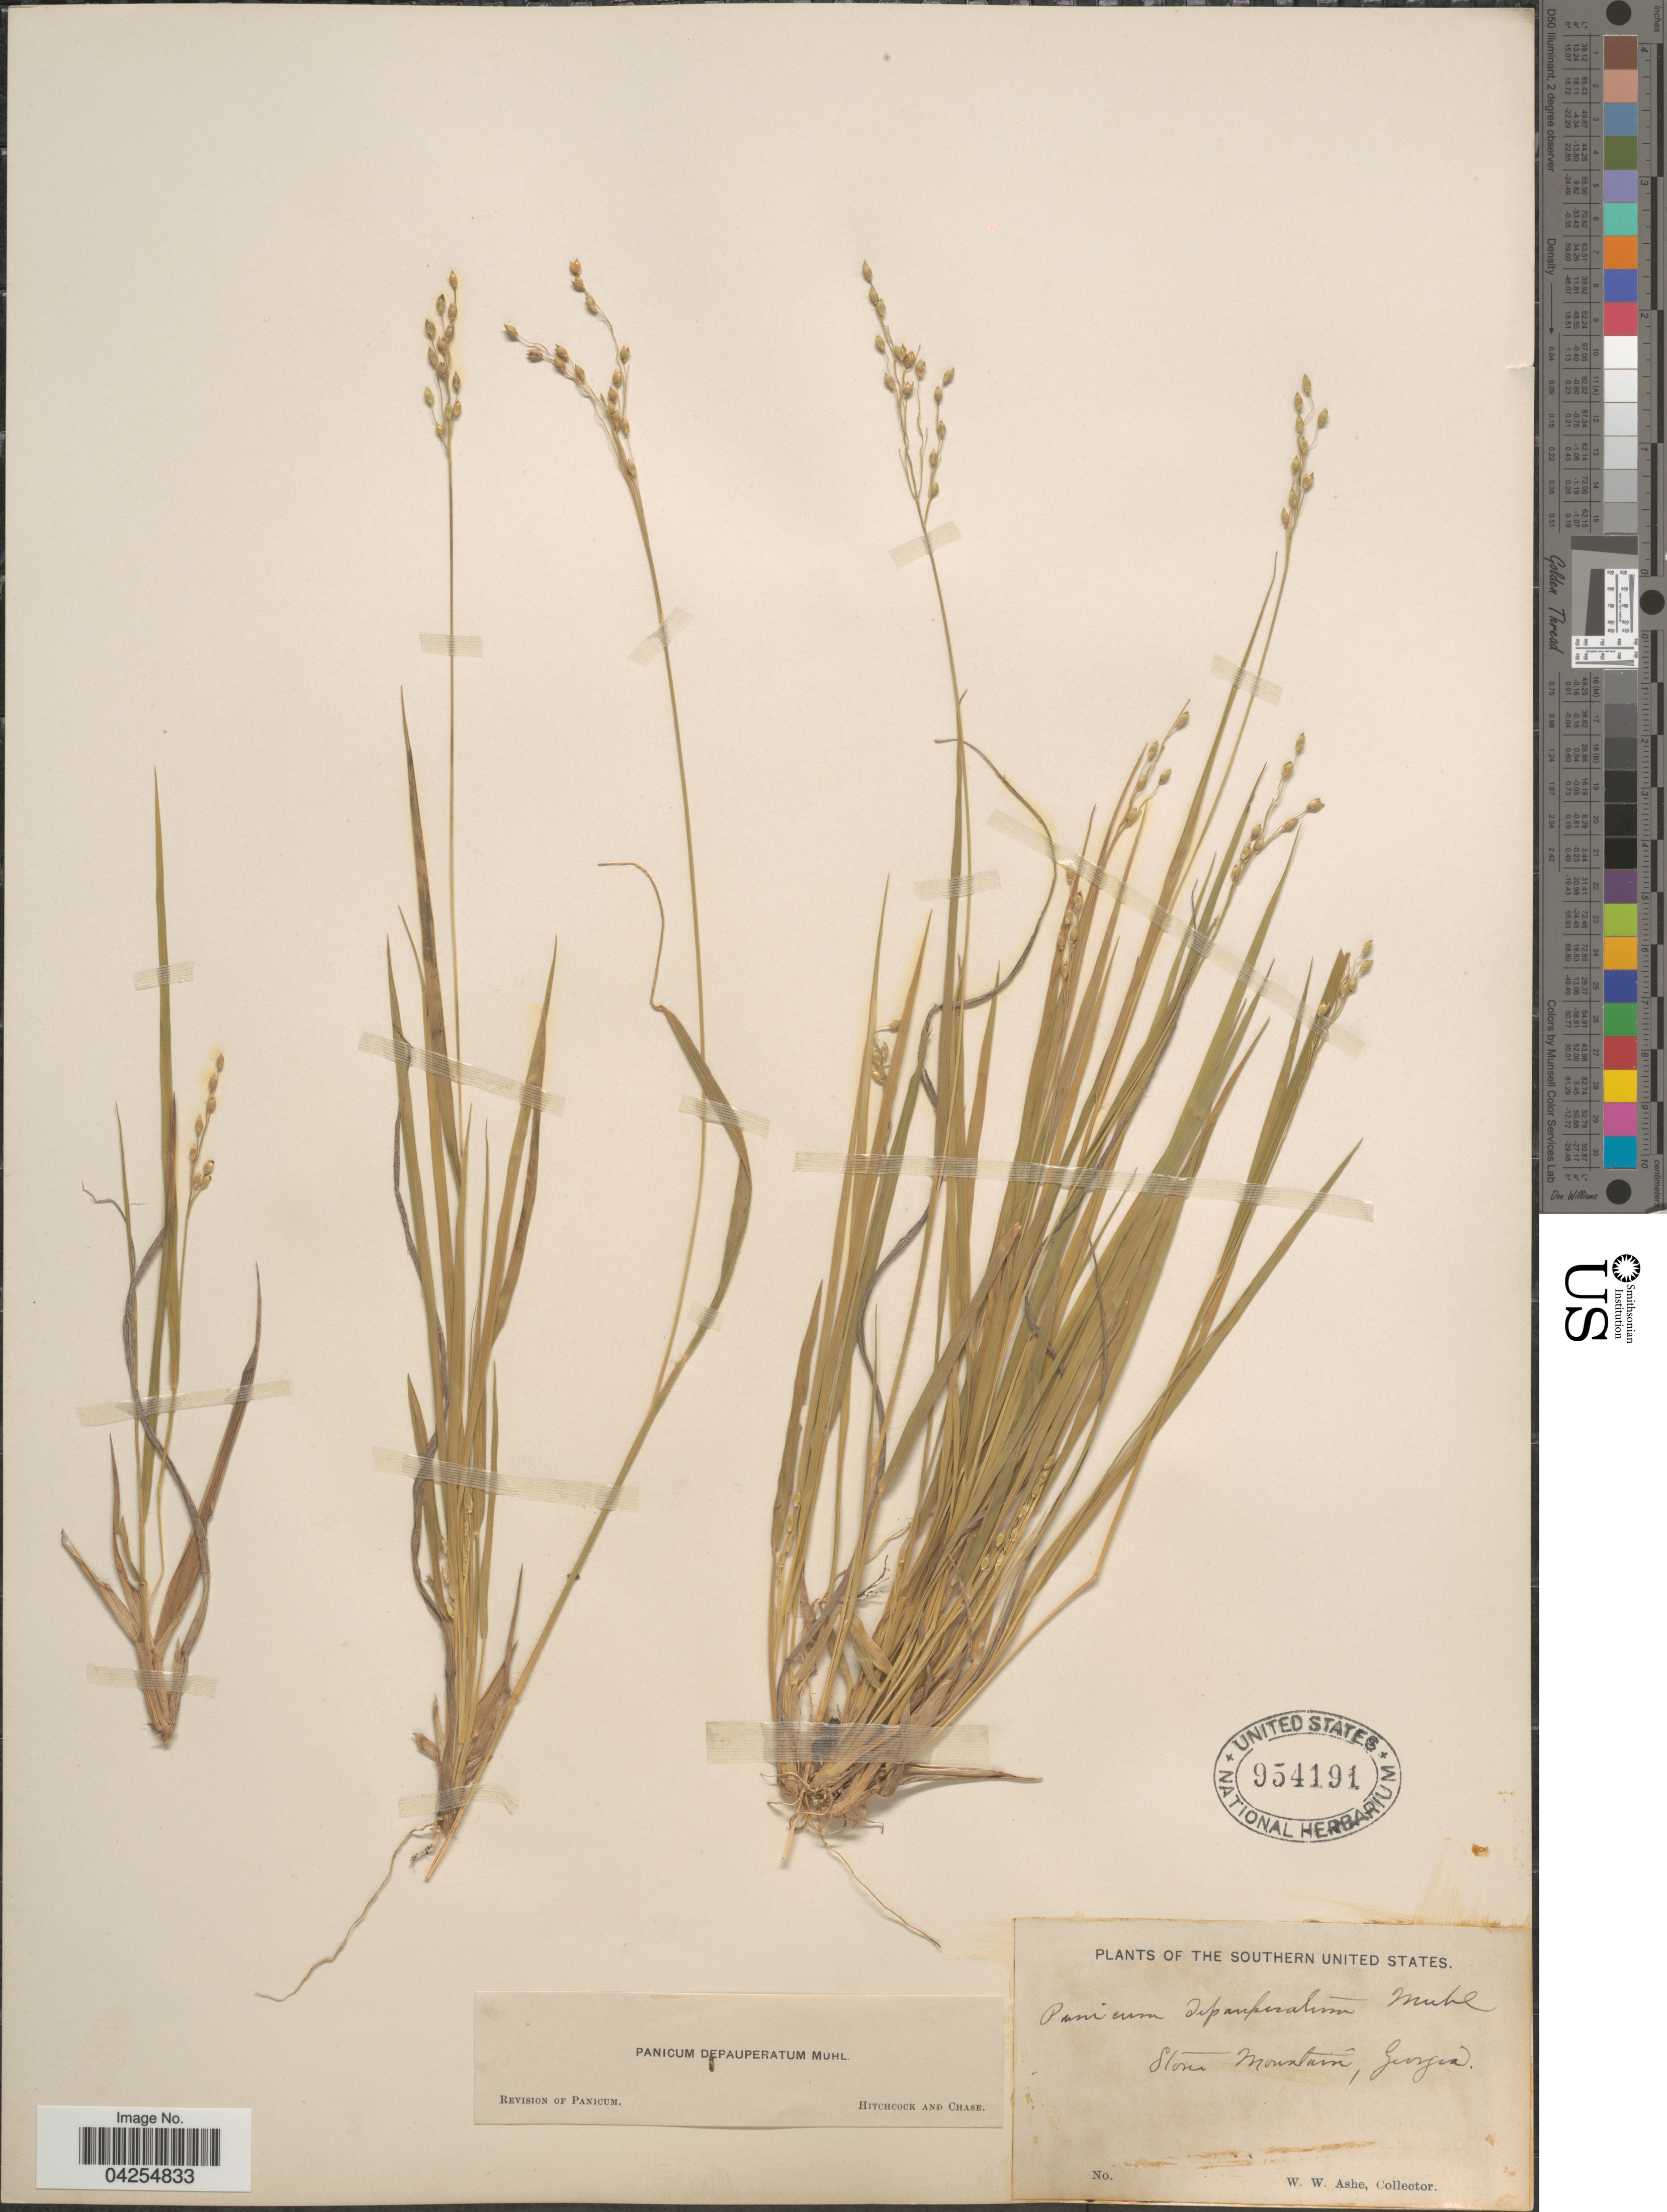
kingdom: Plantae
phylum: Tracheophyta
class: Liliopsida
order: Poales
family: Poaceae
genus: Dichanthelium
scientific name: Dichanthelium depauperatum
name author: (Muhl.) Gould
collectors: W. W. Ashe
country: United States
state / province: Georgia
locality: The Southern United States. Stone Mountain.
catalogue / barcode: US 954191